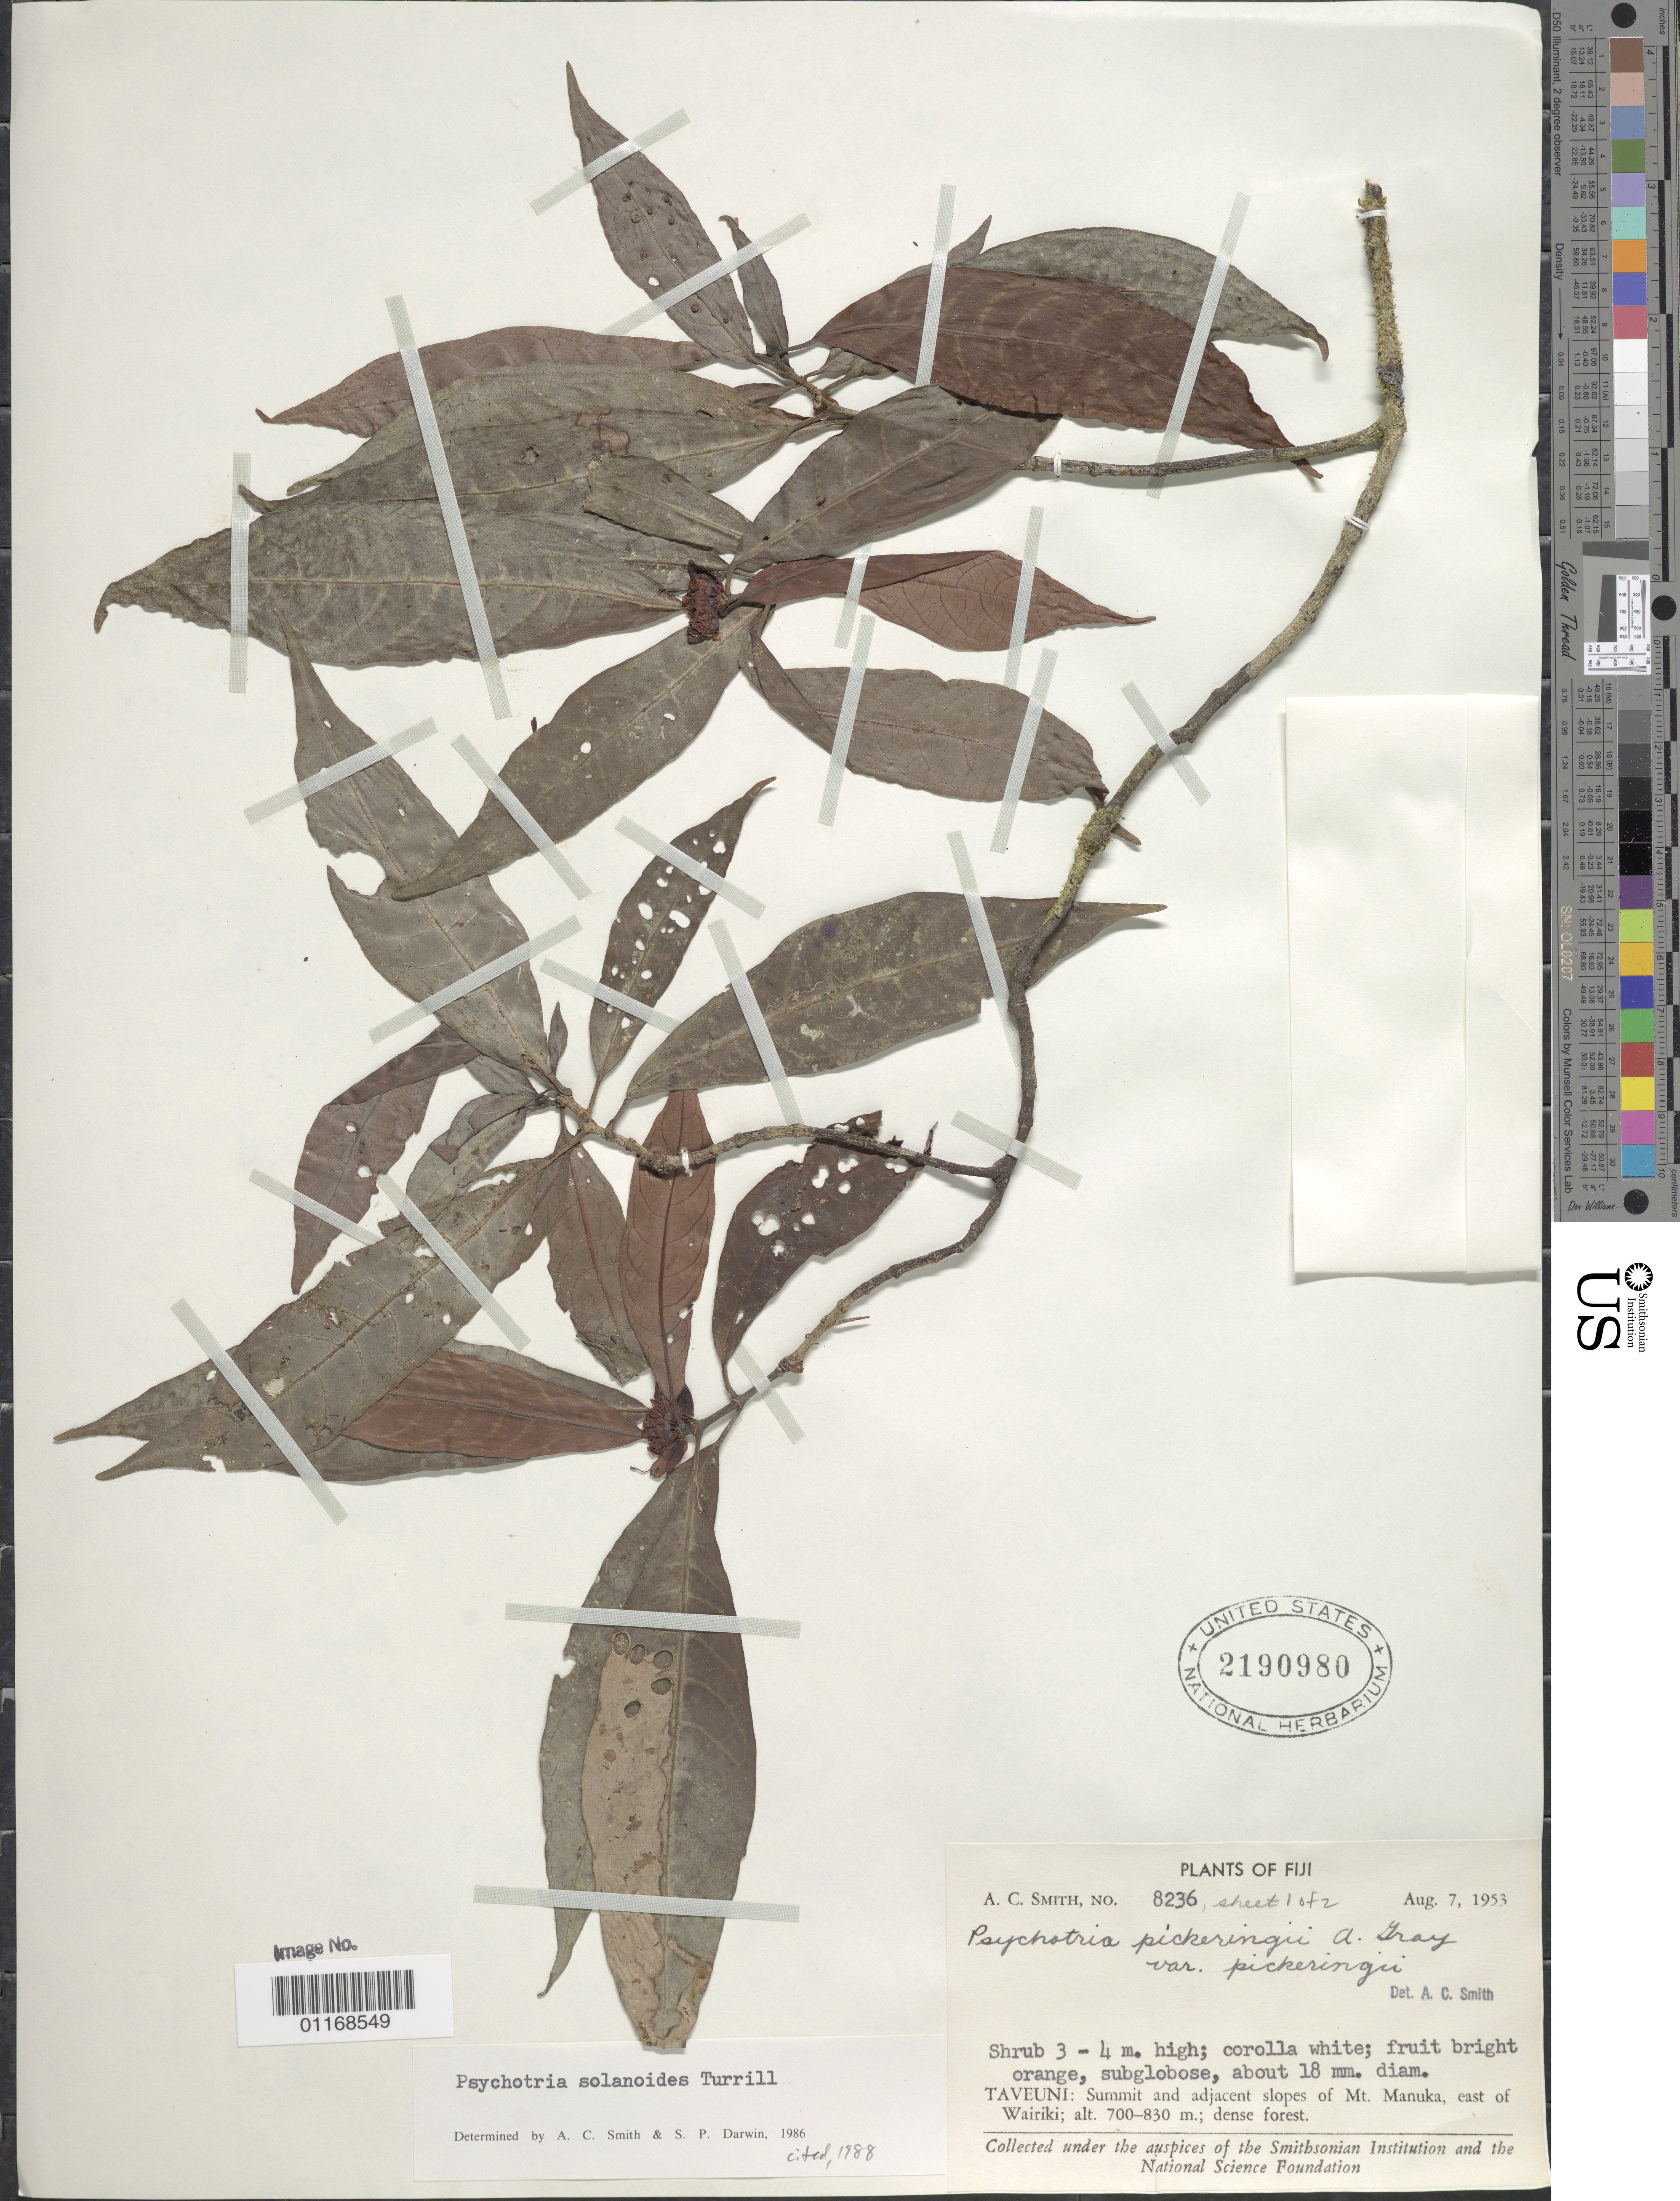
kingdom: Plantae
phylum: Tracheophyta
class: Magnoliopsida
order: Gentianales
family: Rubiaceae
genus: Psychotria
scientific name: Psychotria solanoides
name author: Turrill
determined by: Smith, A. C.; Darwin, Steven P.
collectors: A. C. Smith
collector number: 8236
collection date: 1953-08-07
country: Fiji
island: Taveuni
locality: Summit and adjacent slopes of Mt. Manuka, E of Wairiki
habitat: Dense forest.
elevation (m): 700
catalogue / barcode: US 2190980